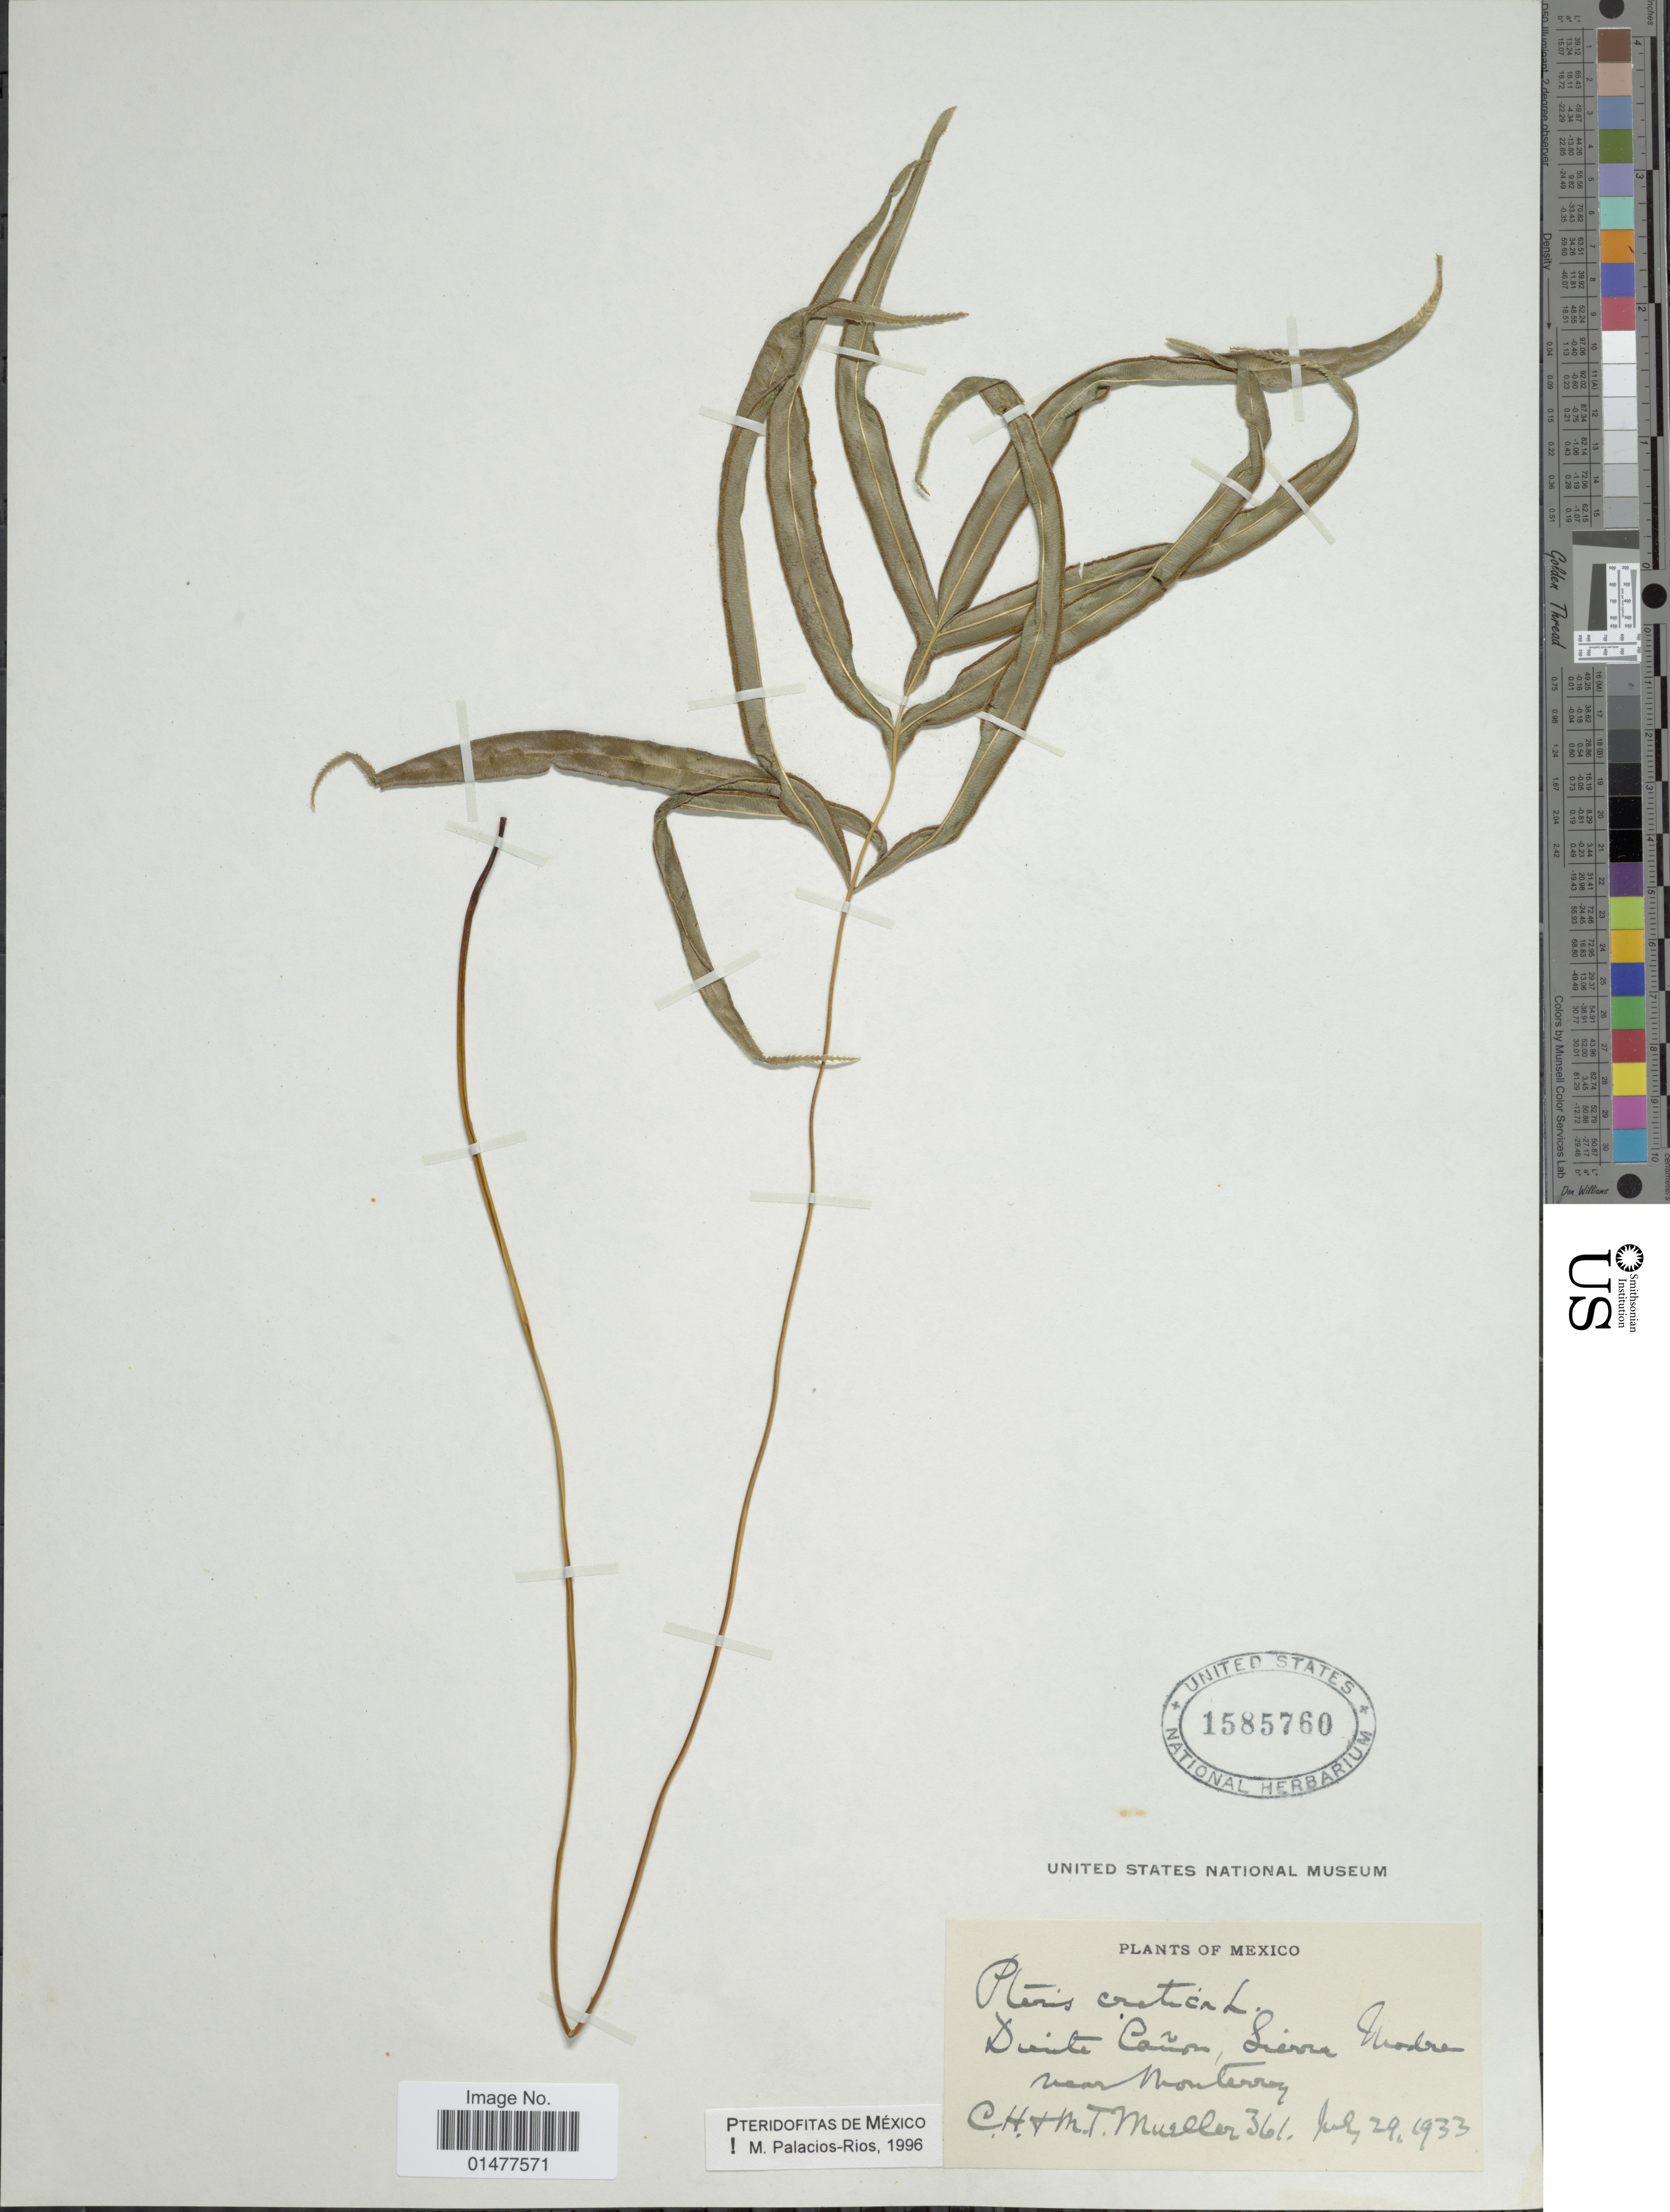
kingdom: Plantae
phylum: Tracheophyta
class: Polypodiopsida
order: Polypodiales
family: Pteridaceae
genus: Pteris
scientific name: Pteris cretica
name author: L.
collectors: C. H. Mueller & M. Mueller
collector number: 361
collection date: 1933-07-29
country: Mexico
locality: Diente Cañon, Sierra Madre near Monterey.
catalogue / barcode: US 1585760